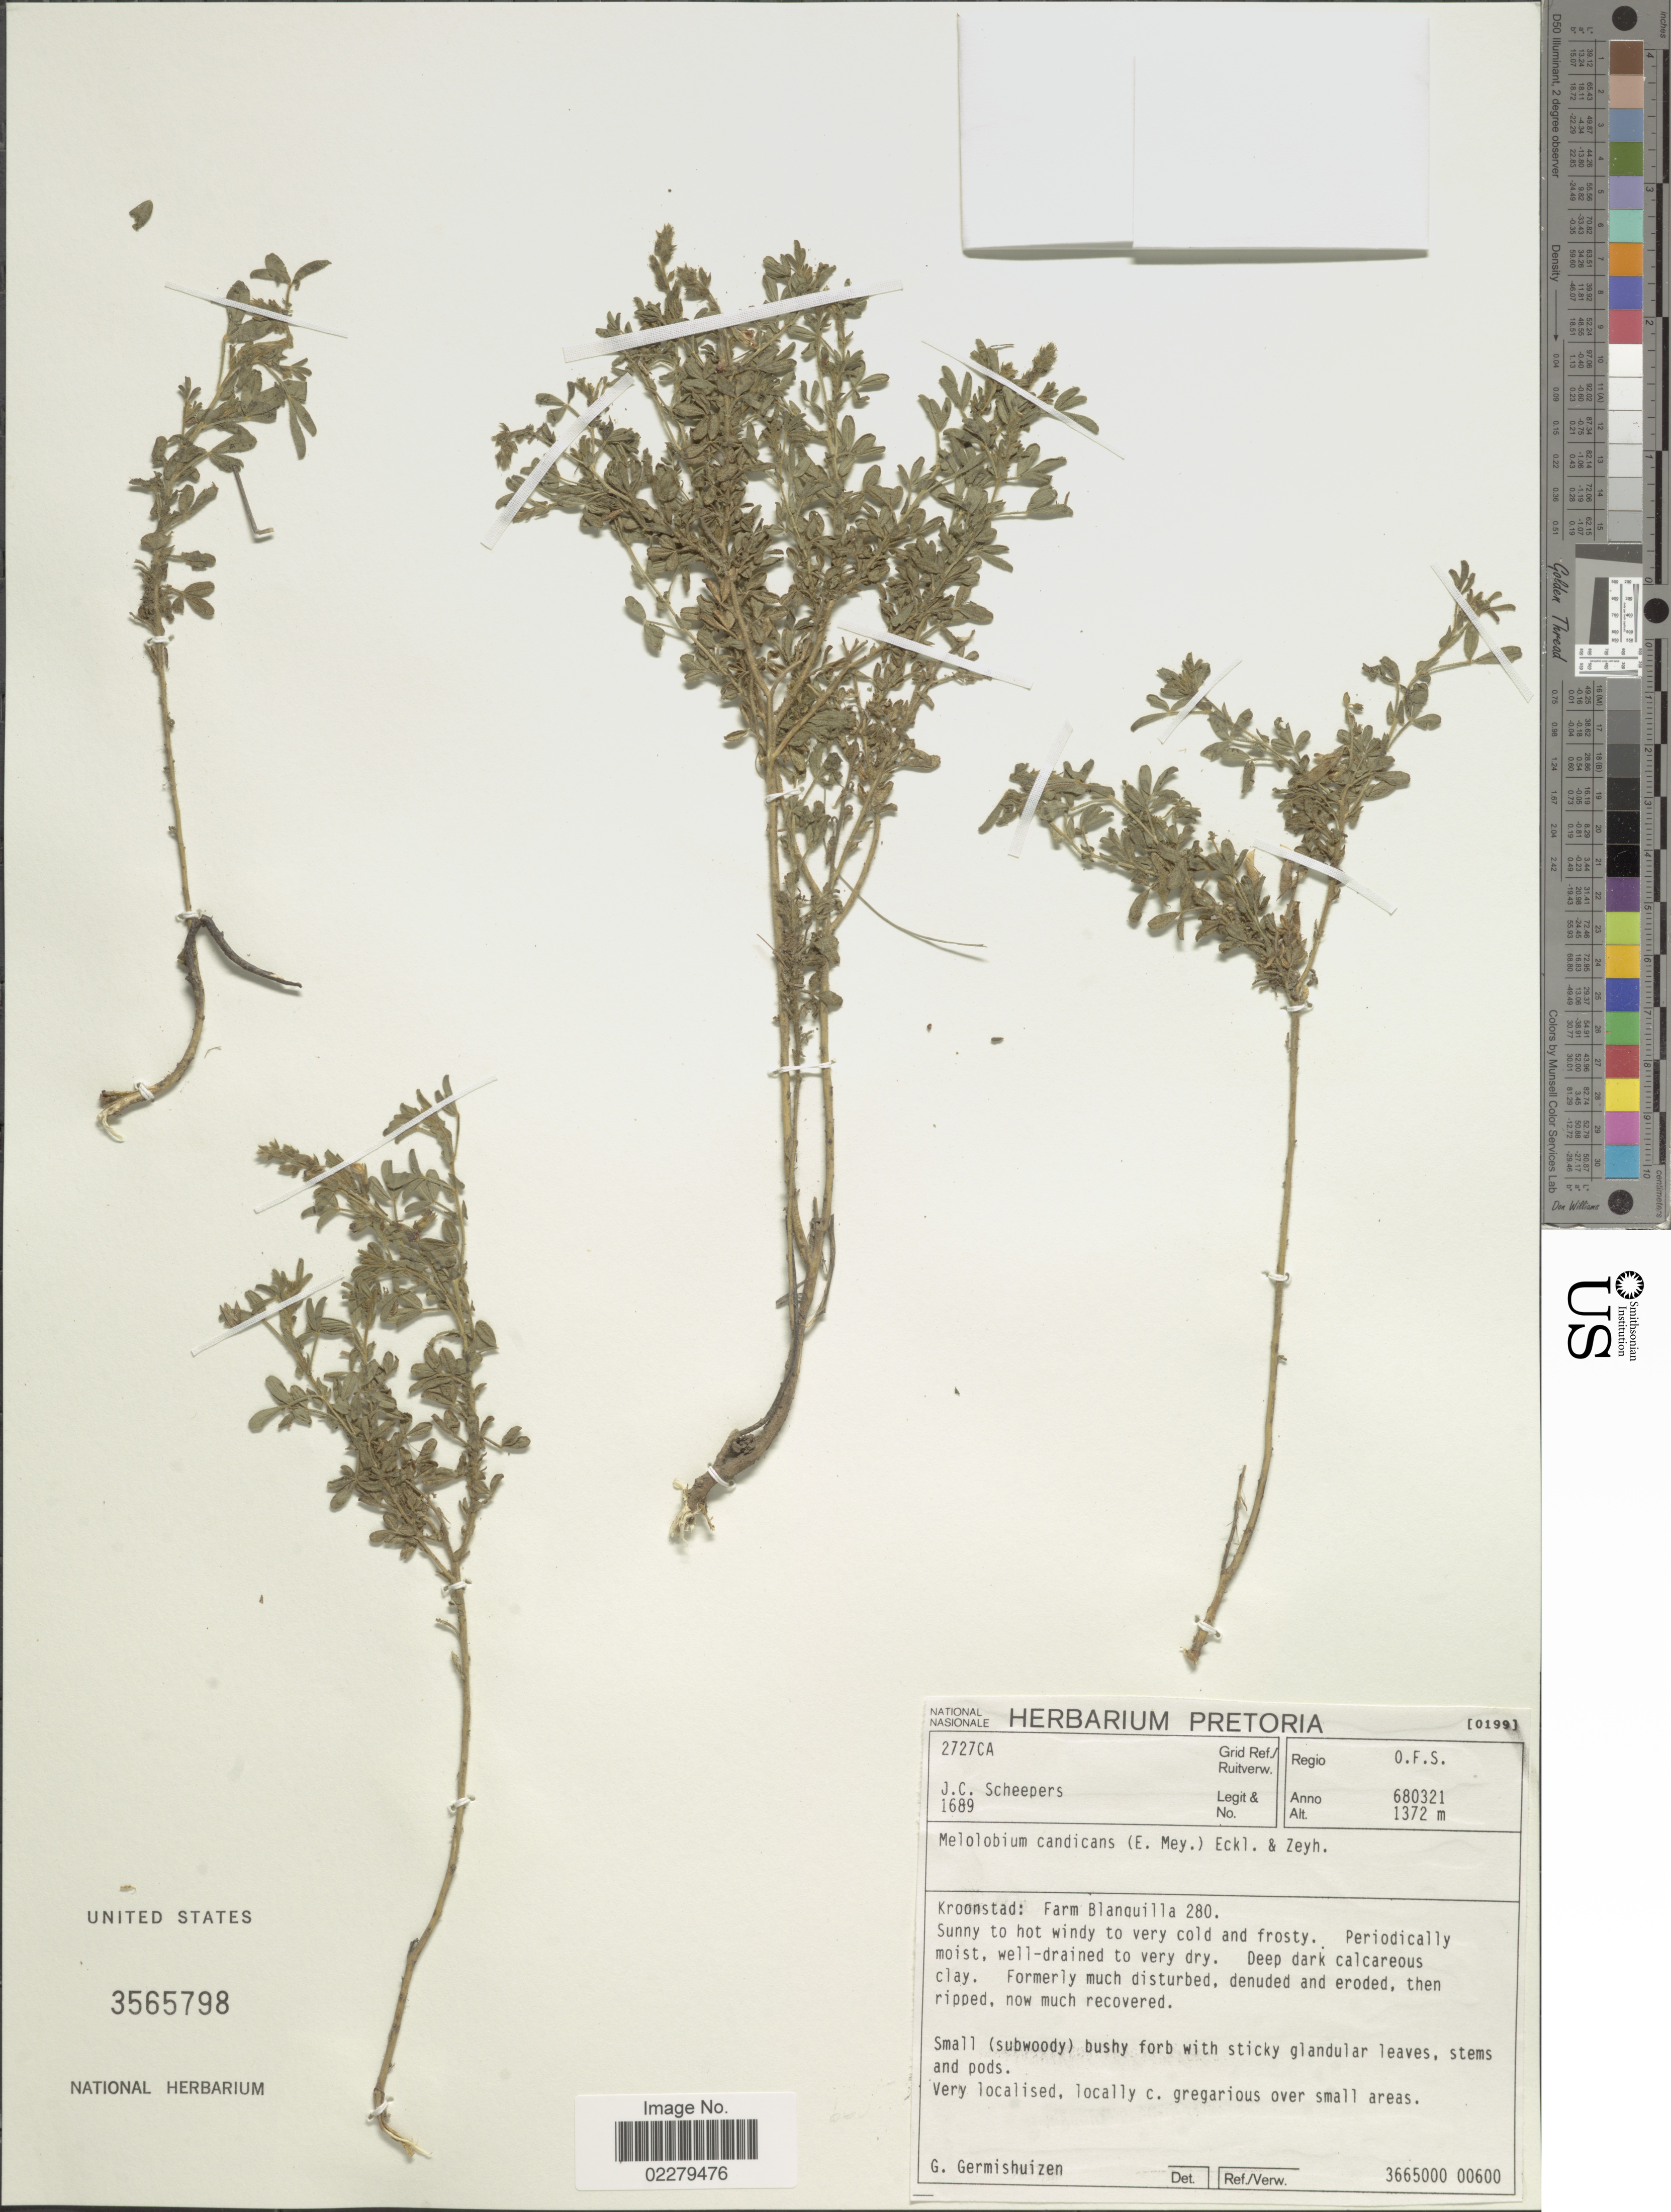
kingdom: Plantae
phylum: Tracheophyta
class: Magnoliopsida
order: Fabales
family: Fabaceae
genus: Melolobium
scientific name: Melolobium candicans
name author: Eckl. & Zeyh.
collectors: J. Scheepers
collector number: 1689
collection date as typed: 680321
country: South Africa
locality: Regio O. F. S. Kroonstad: Farm Blanquilla 280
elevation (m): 1372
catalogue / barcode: US 3565798